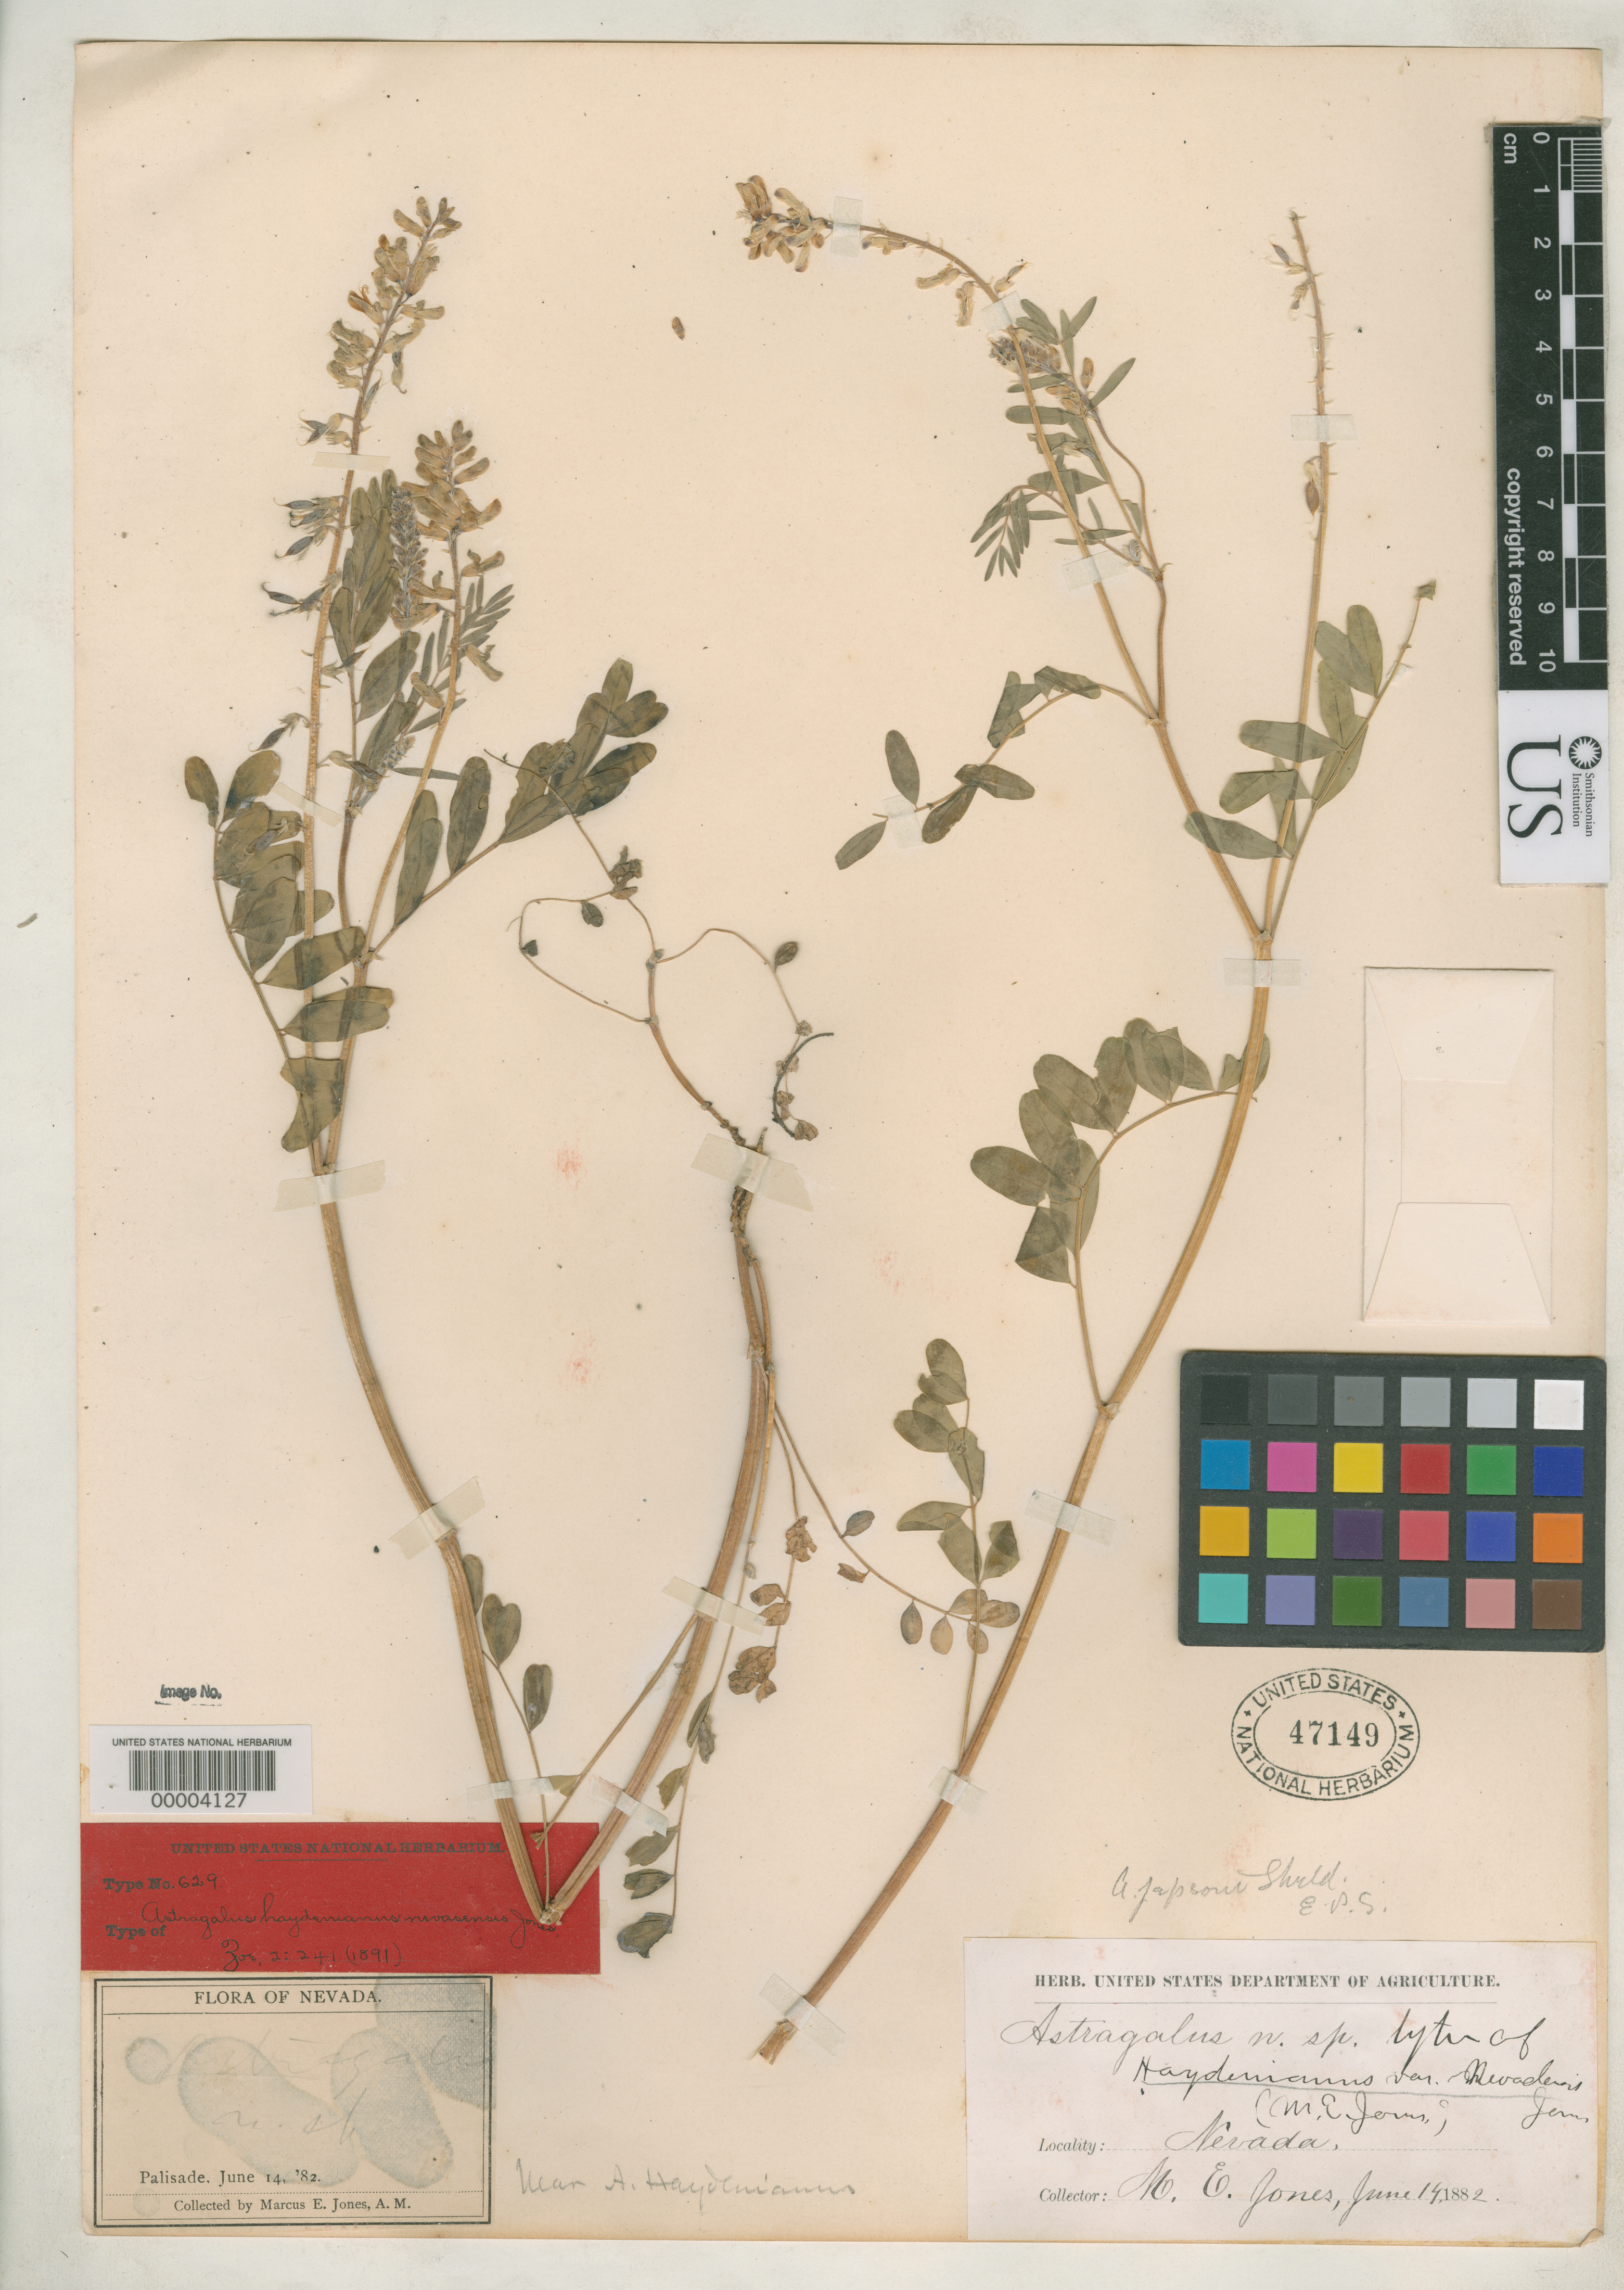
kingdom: Plantae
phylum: Tracheophyta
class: Magnoliopsida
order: Fabales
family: Fabaceae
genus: Astragalus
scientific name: Astragalus haydenianus var. nevadensis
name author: M.E. Jones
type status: Isotype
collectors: M. E. Jones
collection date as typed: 14 Jun 1882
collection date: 1882-06-14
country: United States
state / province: Nevada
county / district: Eureka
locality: Palisade.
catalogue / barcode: US 47149